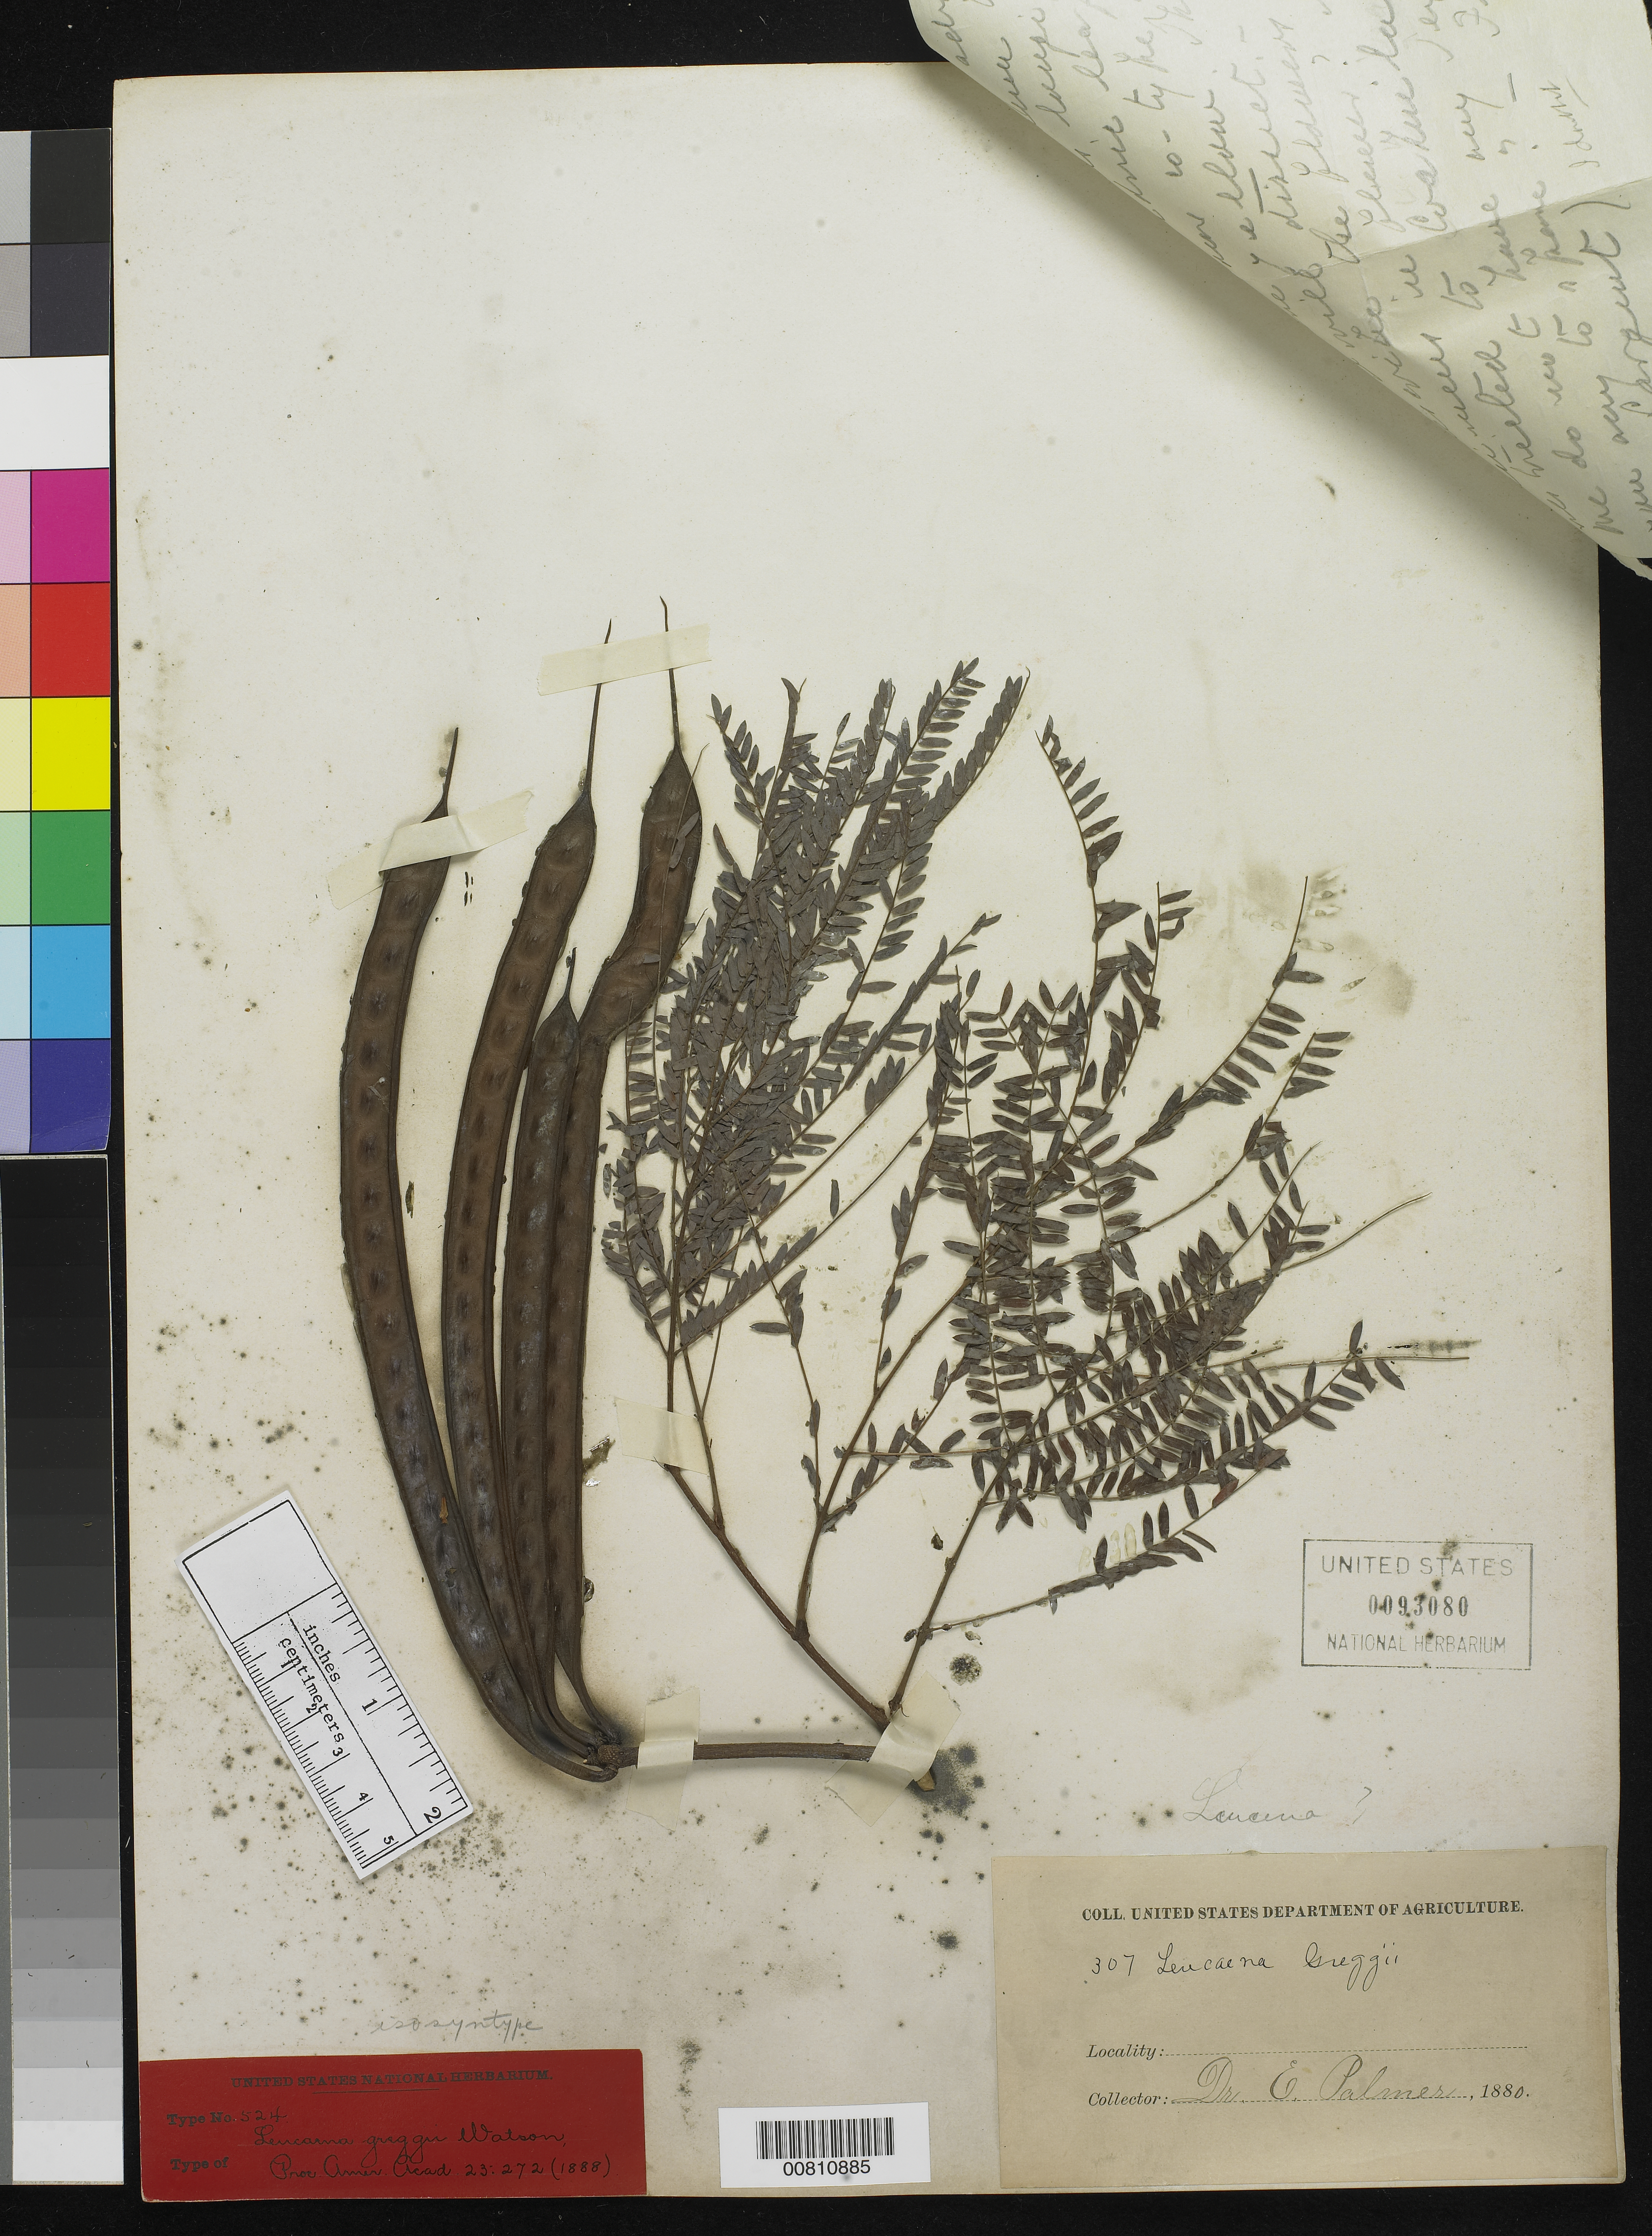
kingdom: Plantae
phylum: Tracheophyta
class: Magnoliopsida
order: Fabales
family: Fabaceae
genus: Leucaena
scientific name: Leucaena greggii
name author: S. Watson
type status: Isosyntype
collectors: E. Palmer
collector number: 307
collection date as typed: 1880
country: Mexico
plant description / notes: Cited 1998 by C. Hughes, Syst. Bot. Monogr. 55: 237. Lectotype is Gregg s.n. (NY) as designated by C. Hughes 1998, Syst. Bot. Monogr. 55: 88.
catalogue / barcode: US 93080